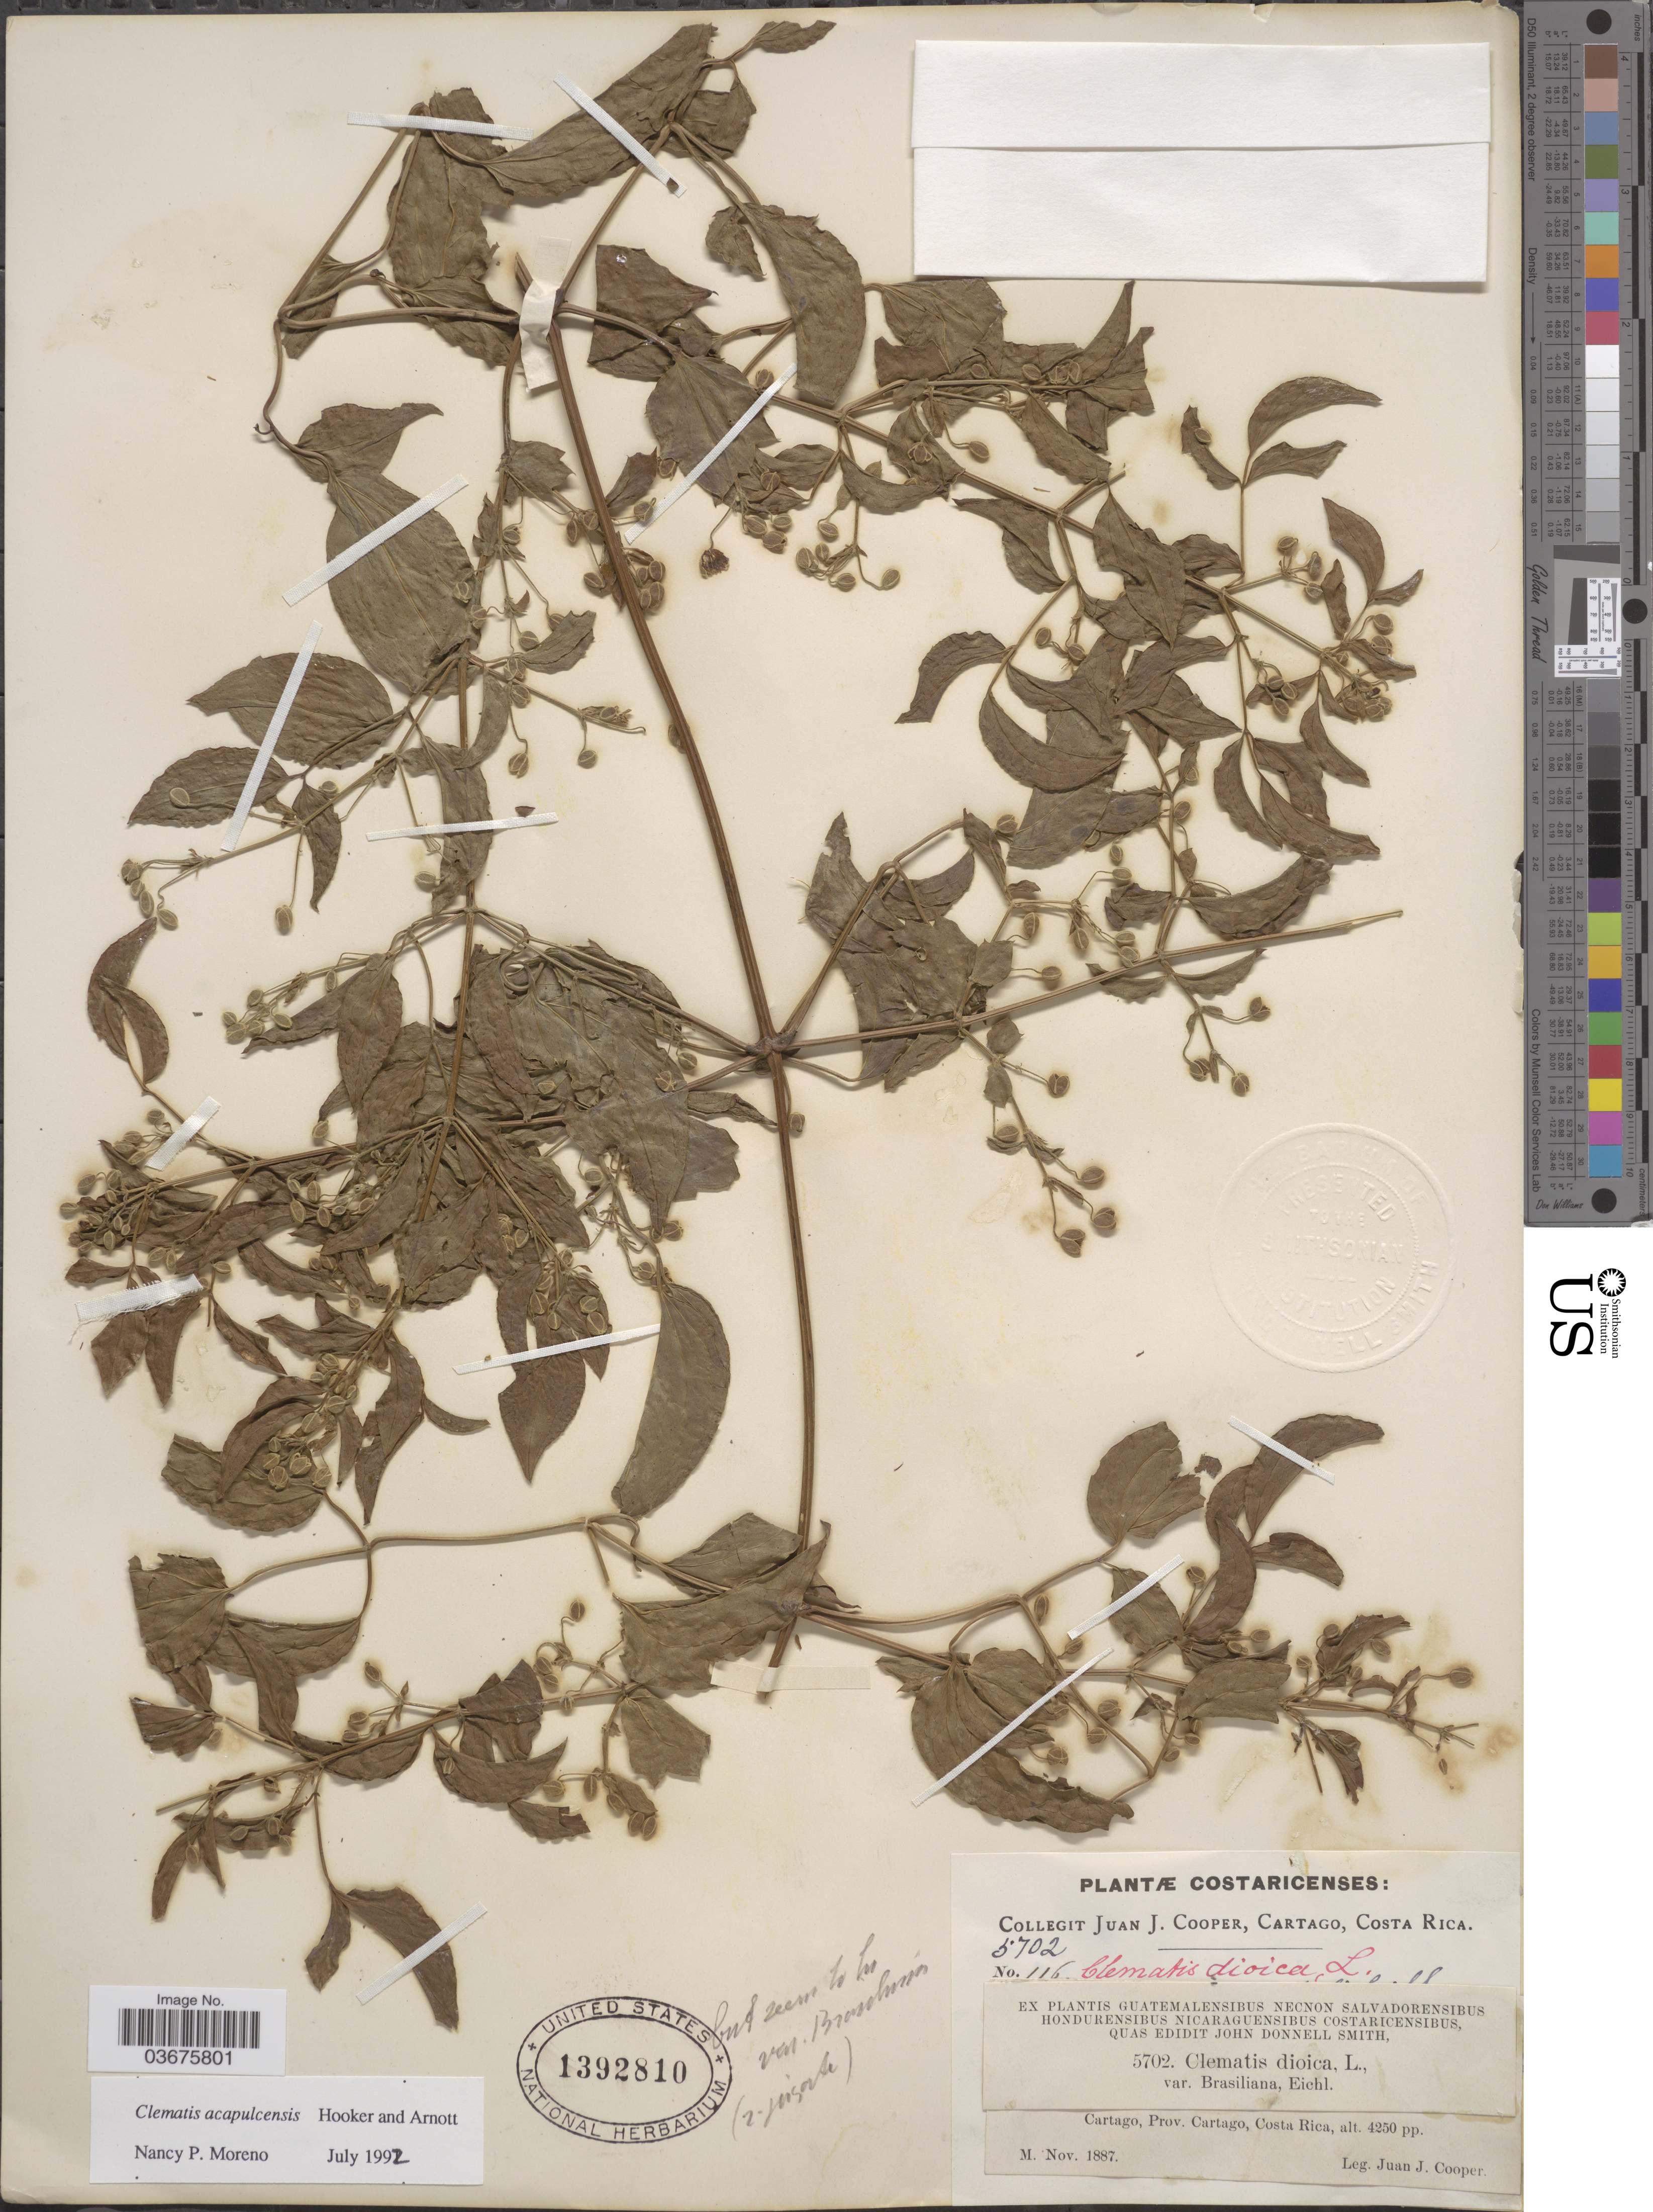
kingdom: Plantae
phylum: Tracheophyta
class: Magnoliopsida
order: Ranunculales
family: Ranunculaceae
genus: Clematis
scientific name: Clematis acapulcensis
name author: Hook. & Arn.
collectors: J. J. Cooper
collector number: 116/5702?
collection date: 1887-11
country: Costa Rica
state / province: Cartago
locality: Cartago.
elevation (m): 1295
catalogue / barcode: US 1392810